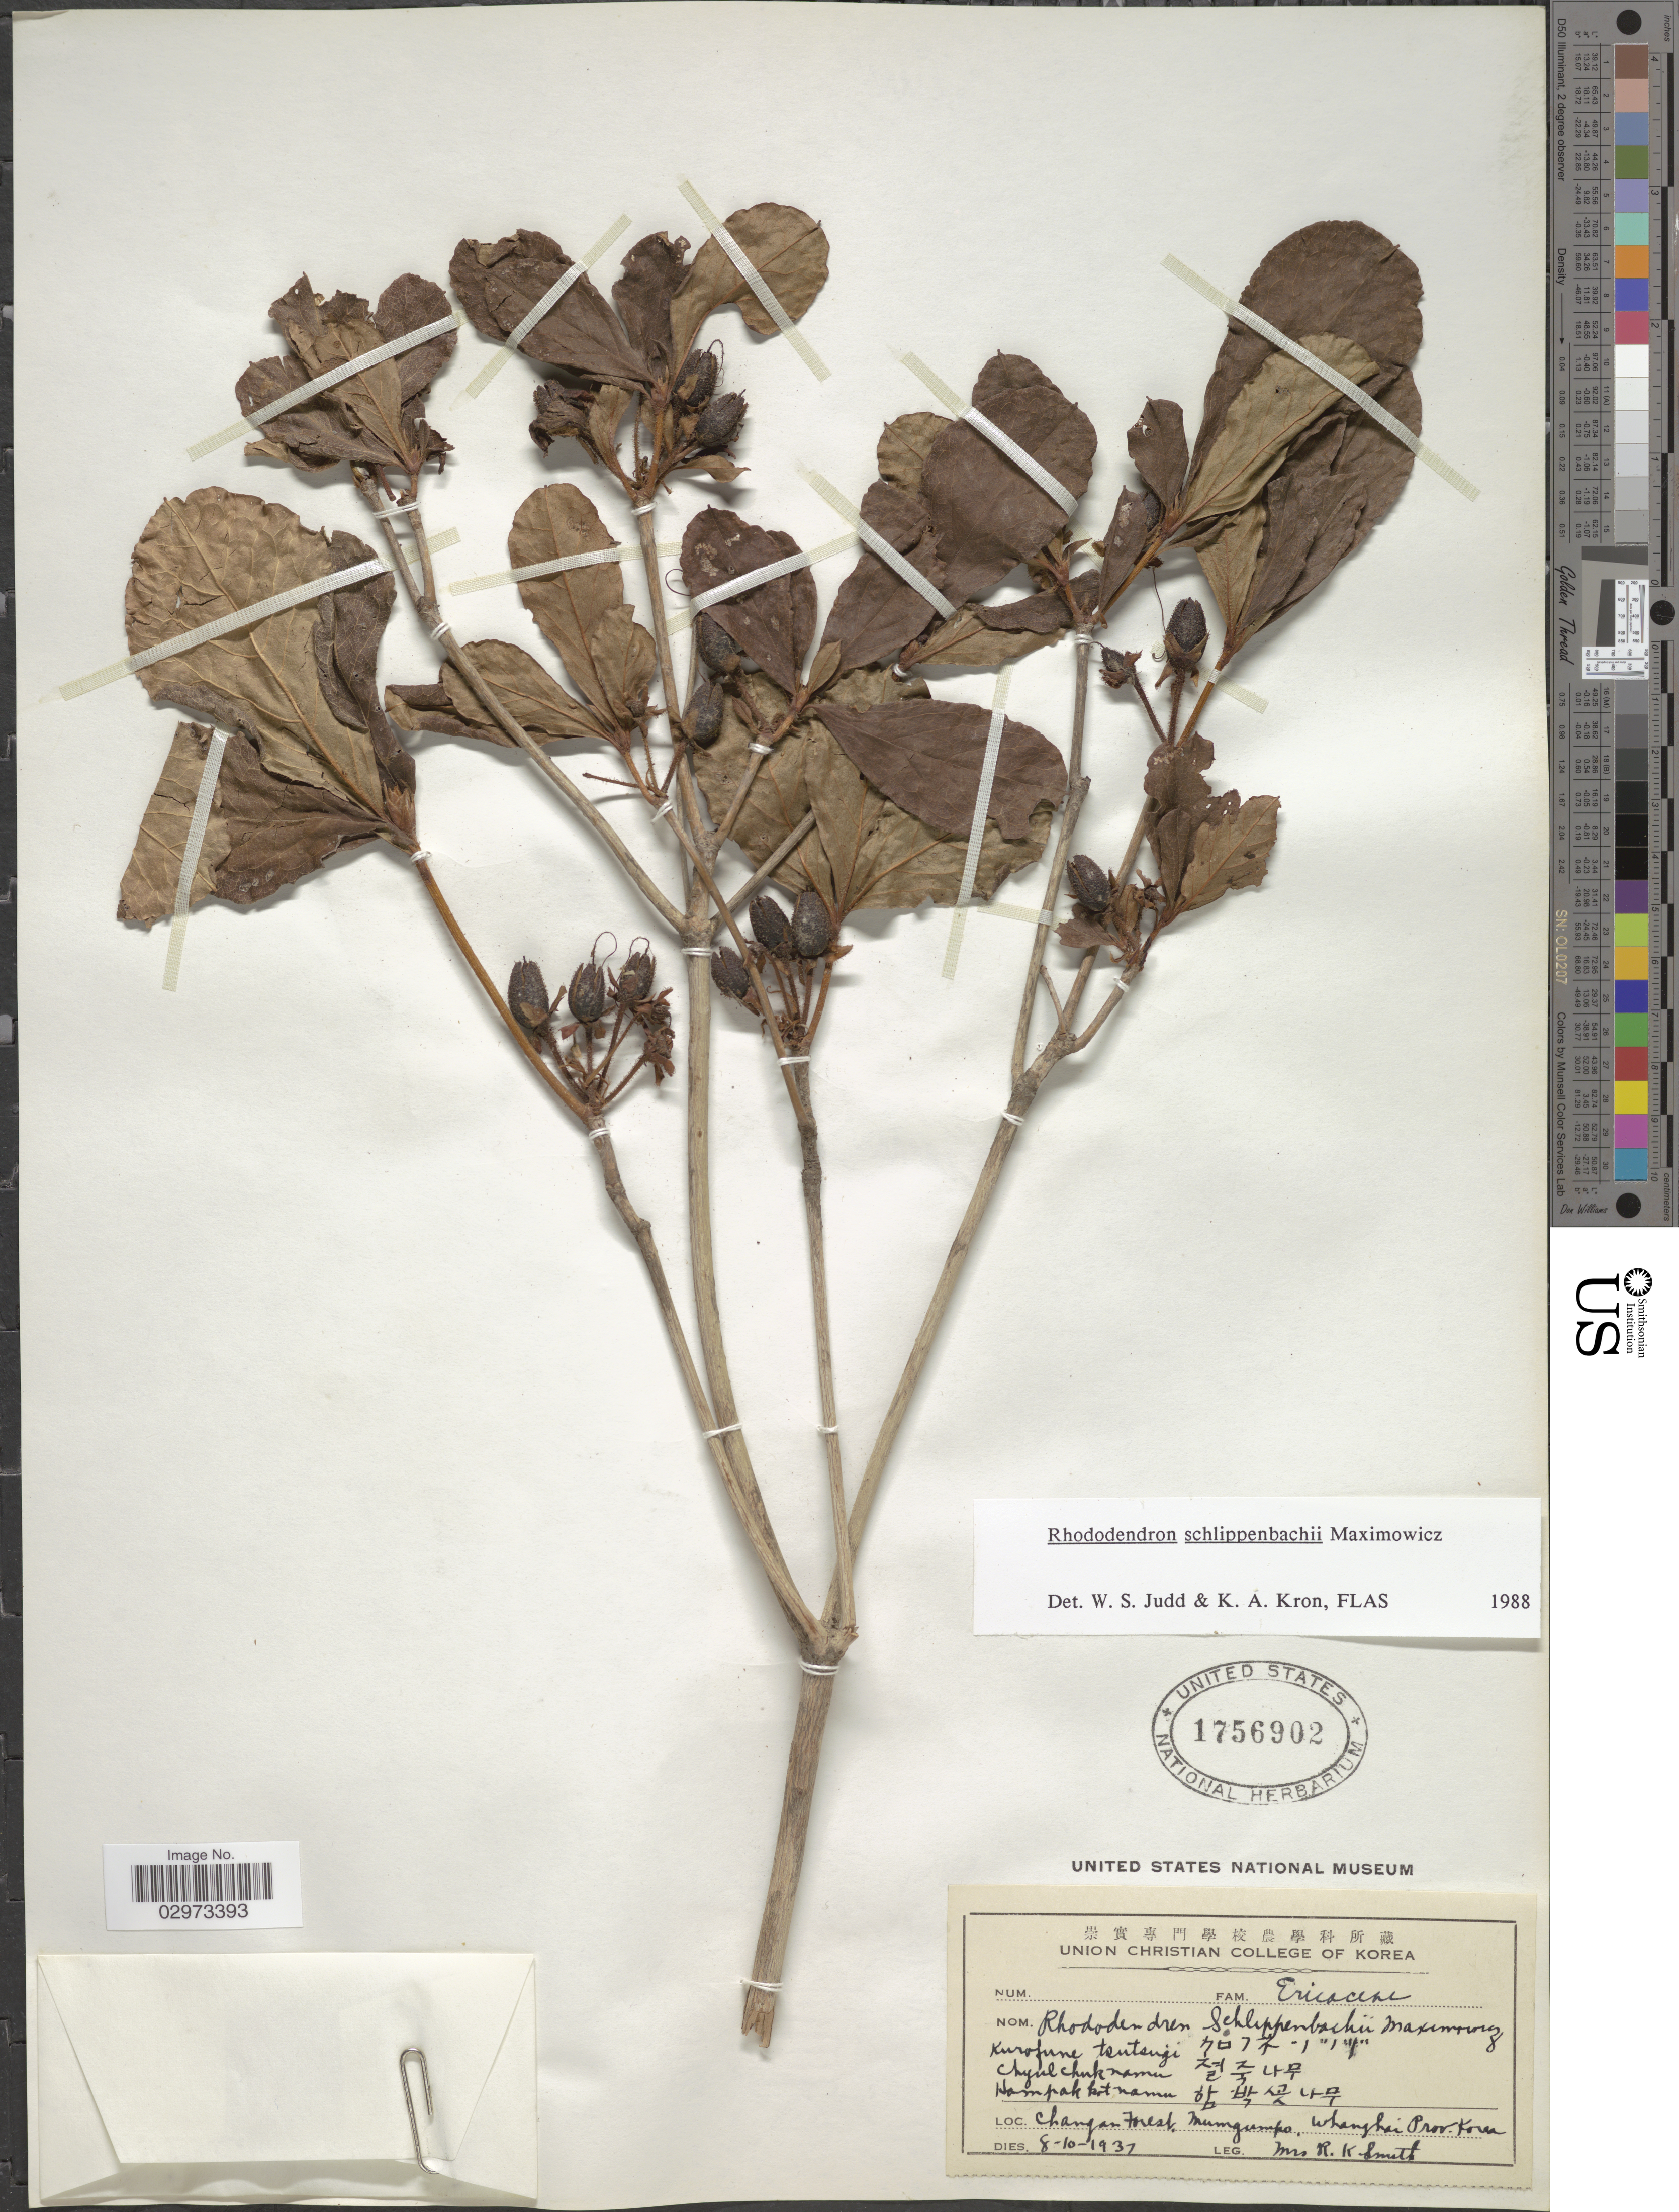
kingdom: Plantae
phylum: Tracheophyta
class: Magnoliopsida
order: Ericales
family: Ericaceae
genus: Rhododendron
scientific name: Rhododendron schlippenbachii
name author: Maxim.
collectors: Mrs. R. K. Smith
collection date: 1937-10-08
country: North Korea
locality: Changan Forest, Mumgumpo, Whanghai Prov. Korea.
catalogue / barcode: US 1756902